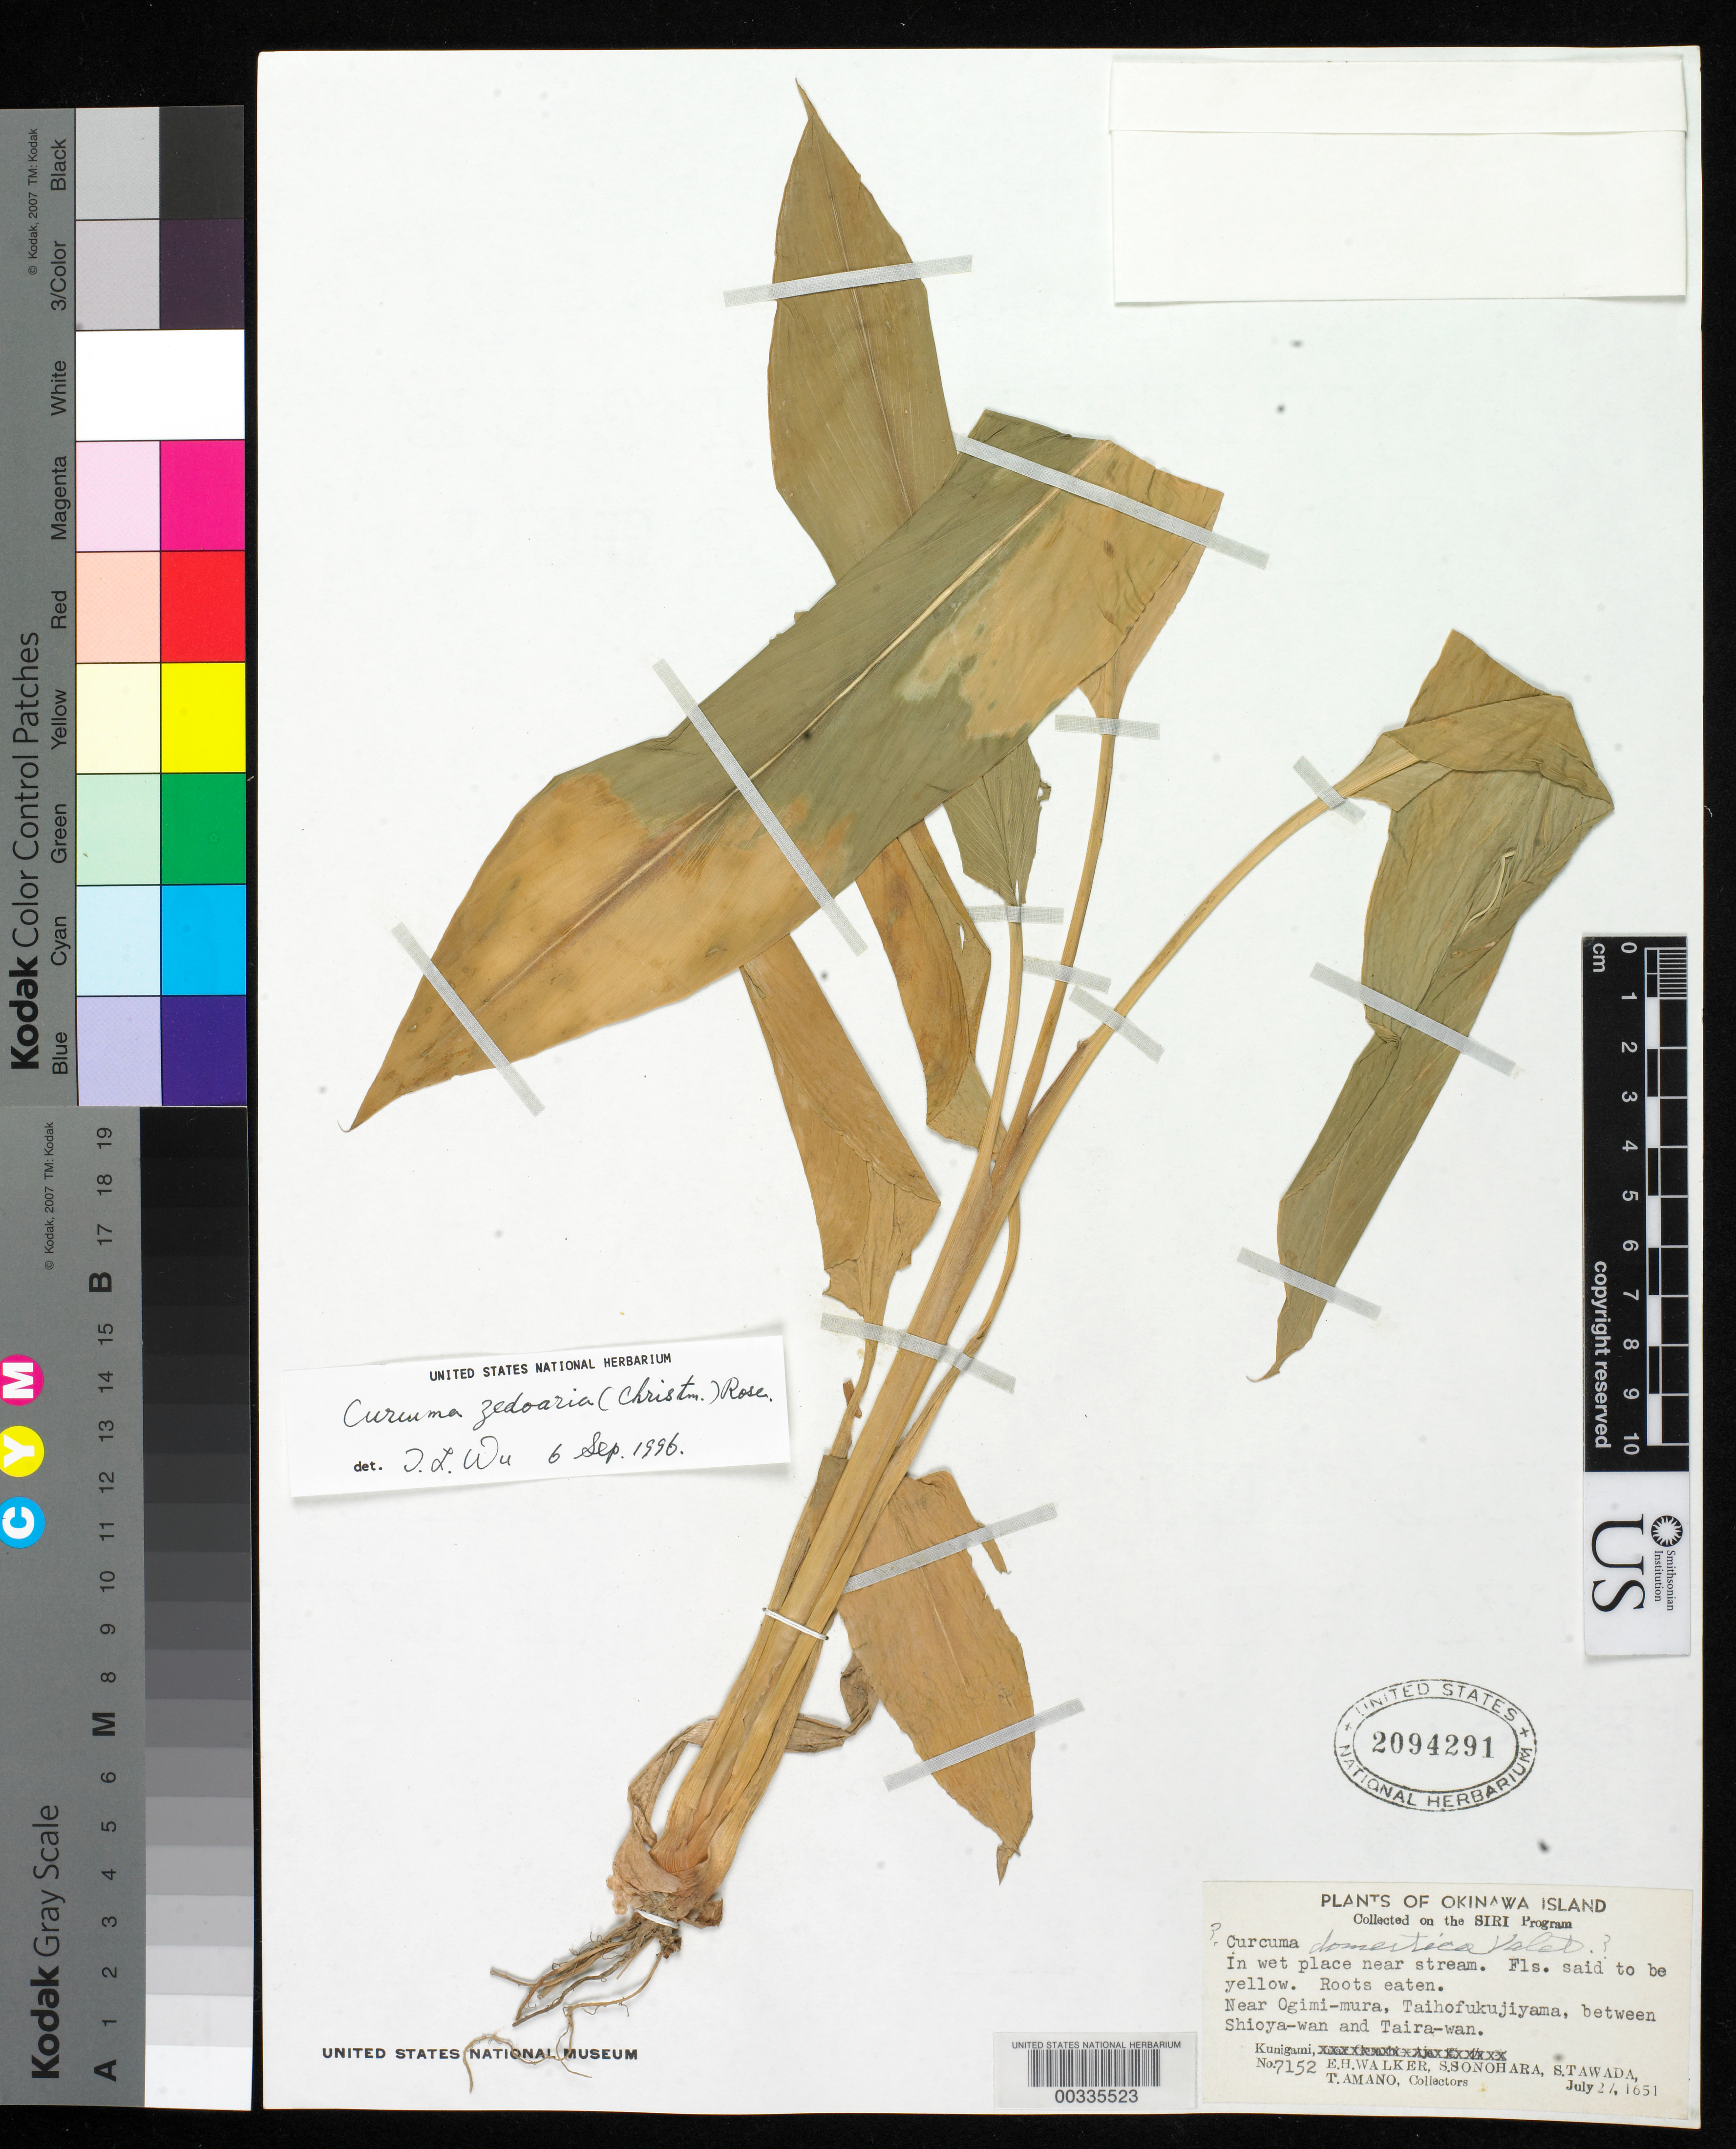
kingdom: Plantae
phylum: Tracheophyta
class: Liliopsida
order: Zingiberales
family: Zingiberaceae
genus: Curcuma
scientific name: Curcuma domestica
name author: Valeton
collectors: E. H. Walker, S. Sonohara, S. Tawada & T. Amano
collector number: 7152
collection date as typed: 27 Jul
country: Japan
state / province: Okinawa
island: Okinawa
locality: Kunigami, near Ogimi-mura, Taihofukujiyama, between Shioya-wan and Taira-wan.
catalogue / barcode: US 2094291